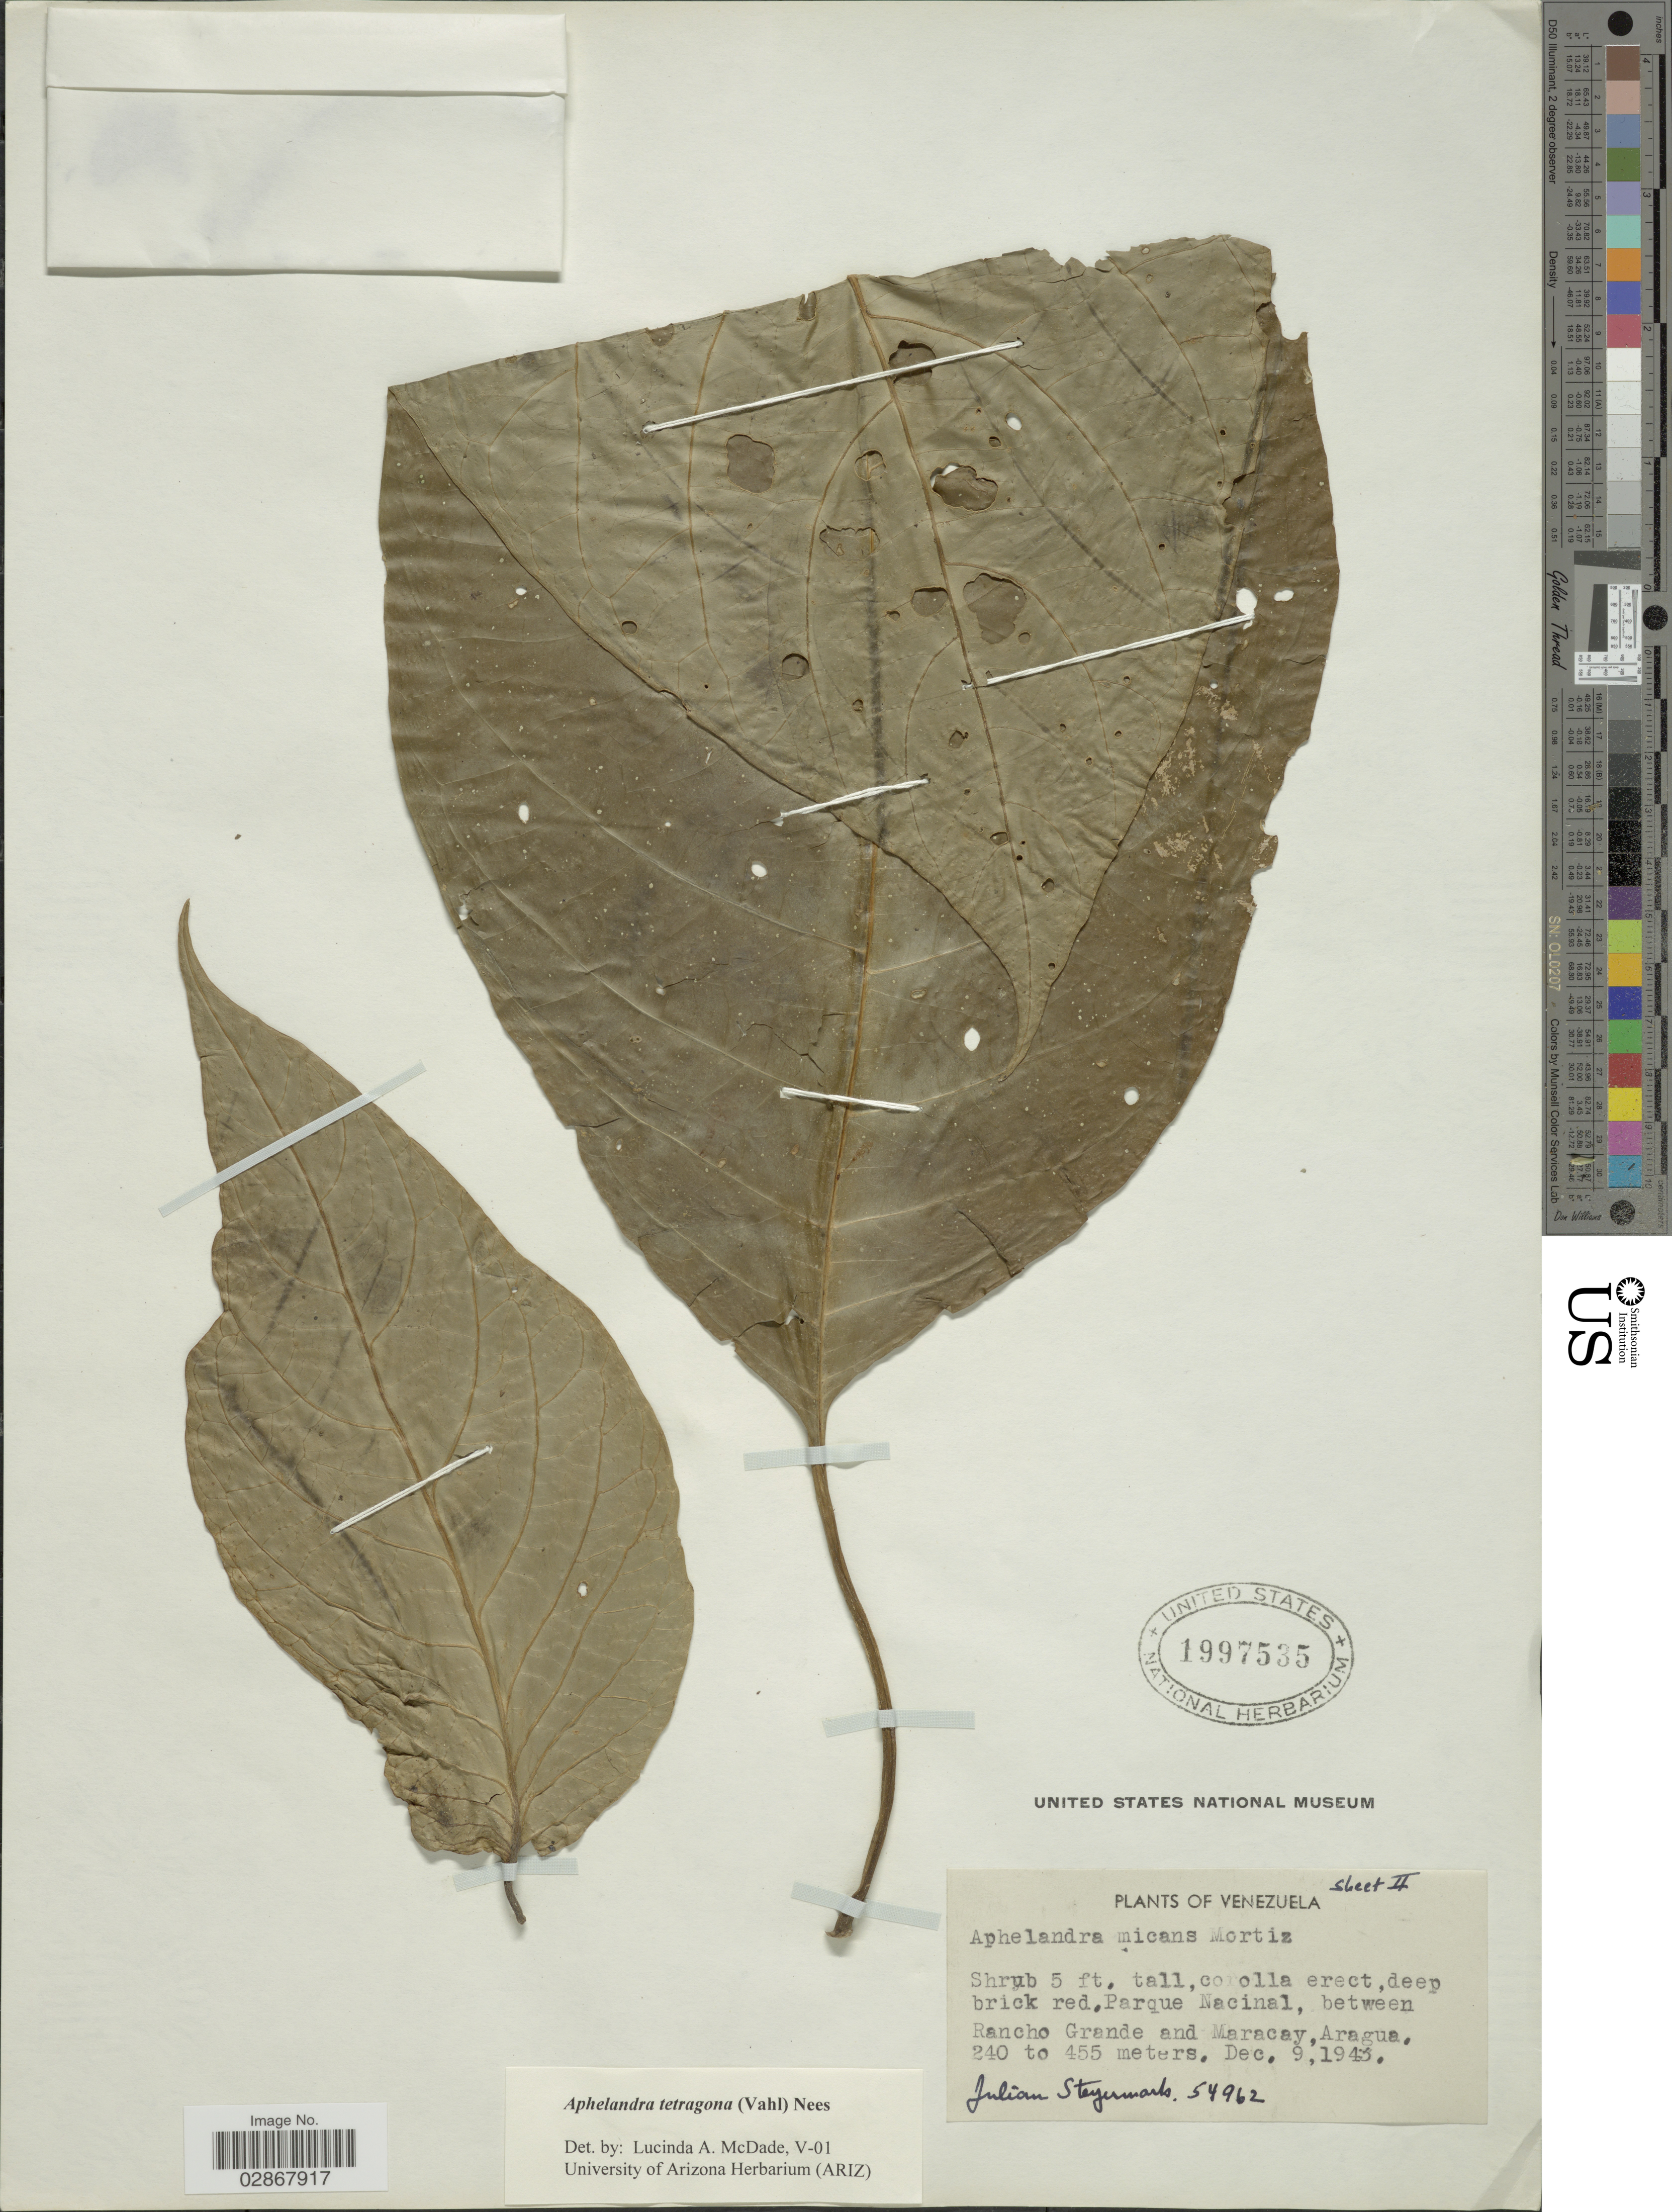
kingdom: Plantae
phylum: Tracheophyta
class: Magnoliopsida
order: Lamiales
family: Acanthaceae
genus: Aphelandra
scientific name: Aphelandra tetragona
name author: (Vahl) Nees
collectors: J. Steyermark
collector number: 54962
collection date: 1943-12-09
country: Venezuela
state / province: Aragua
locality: Parque Nacional, between Rancho Grande and Maracay.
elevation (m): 240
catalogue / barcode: US 1997535